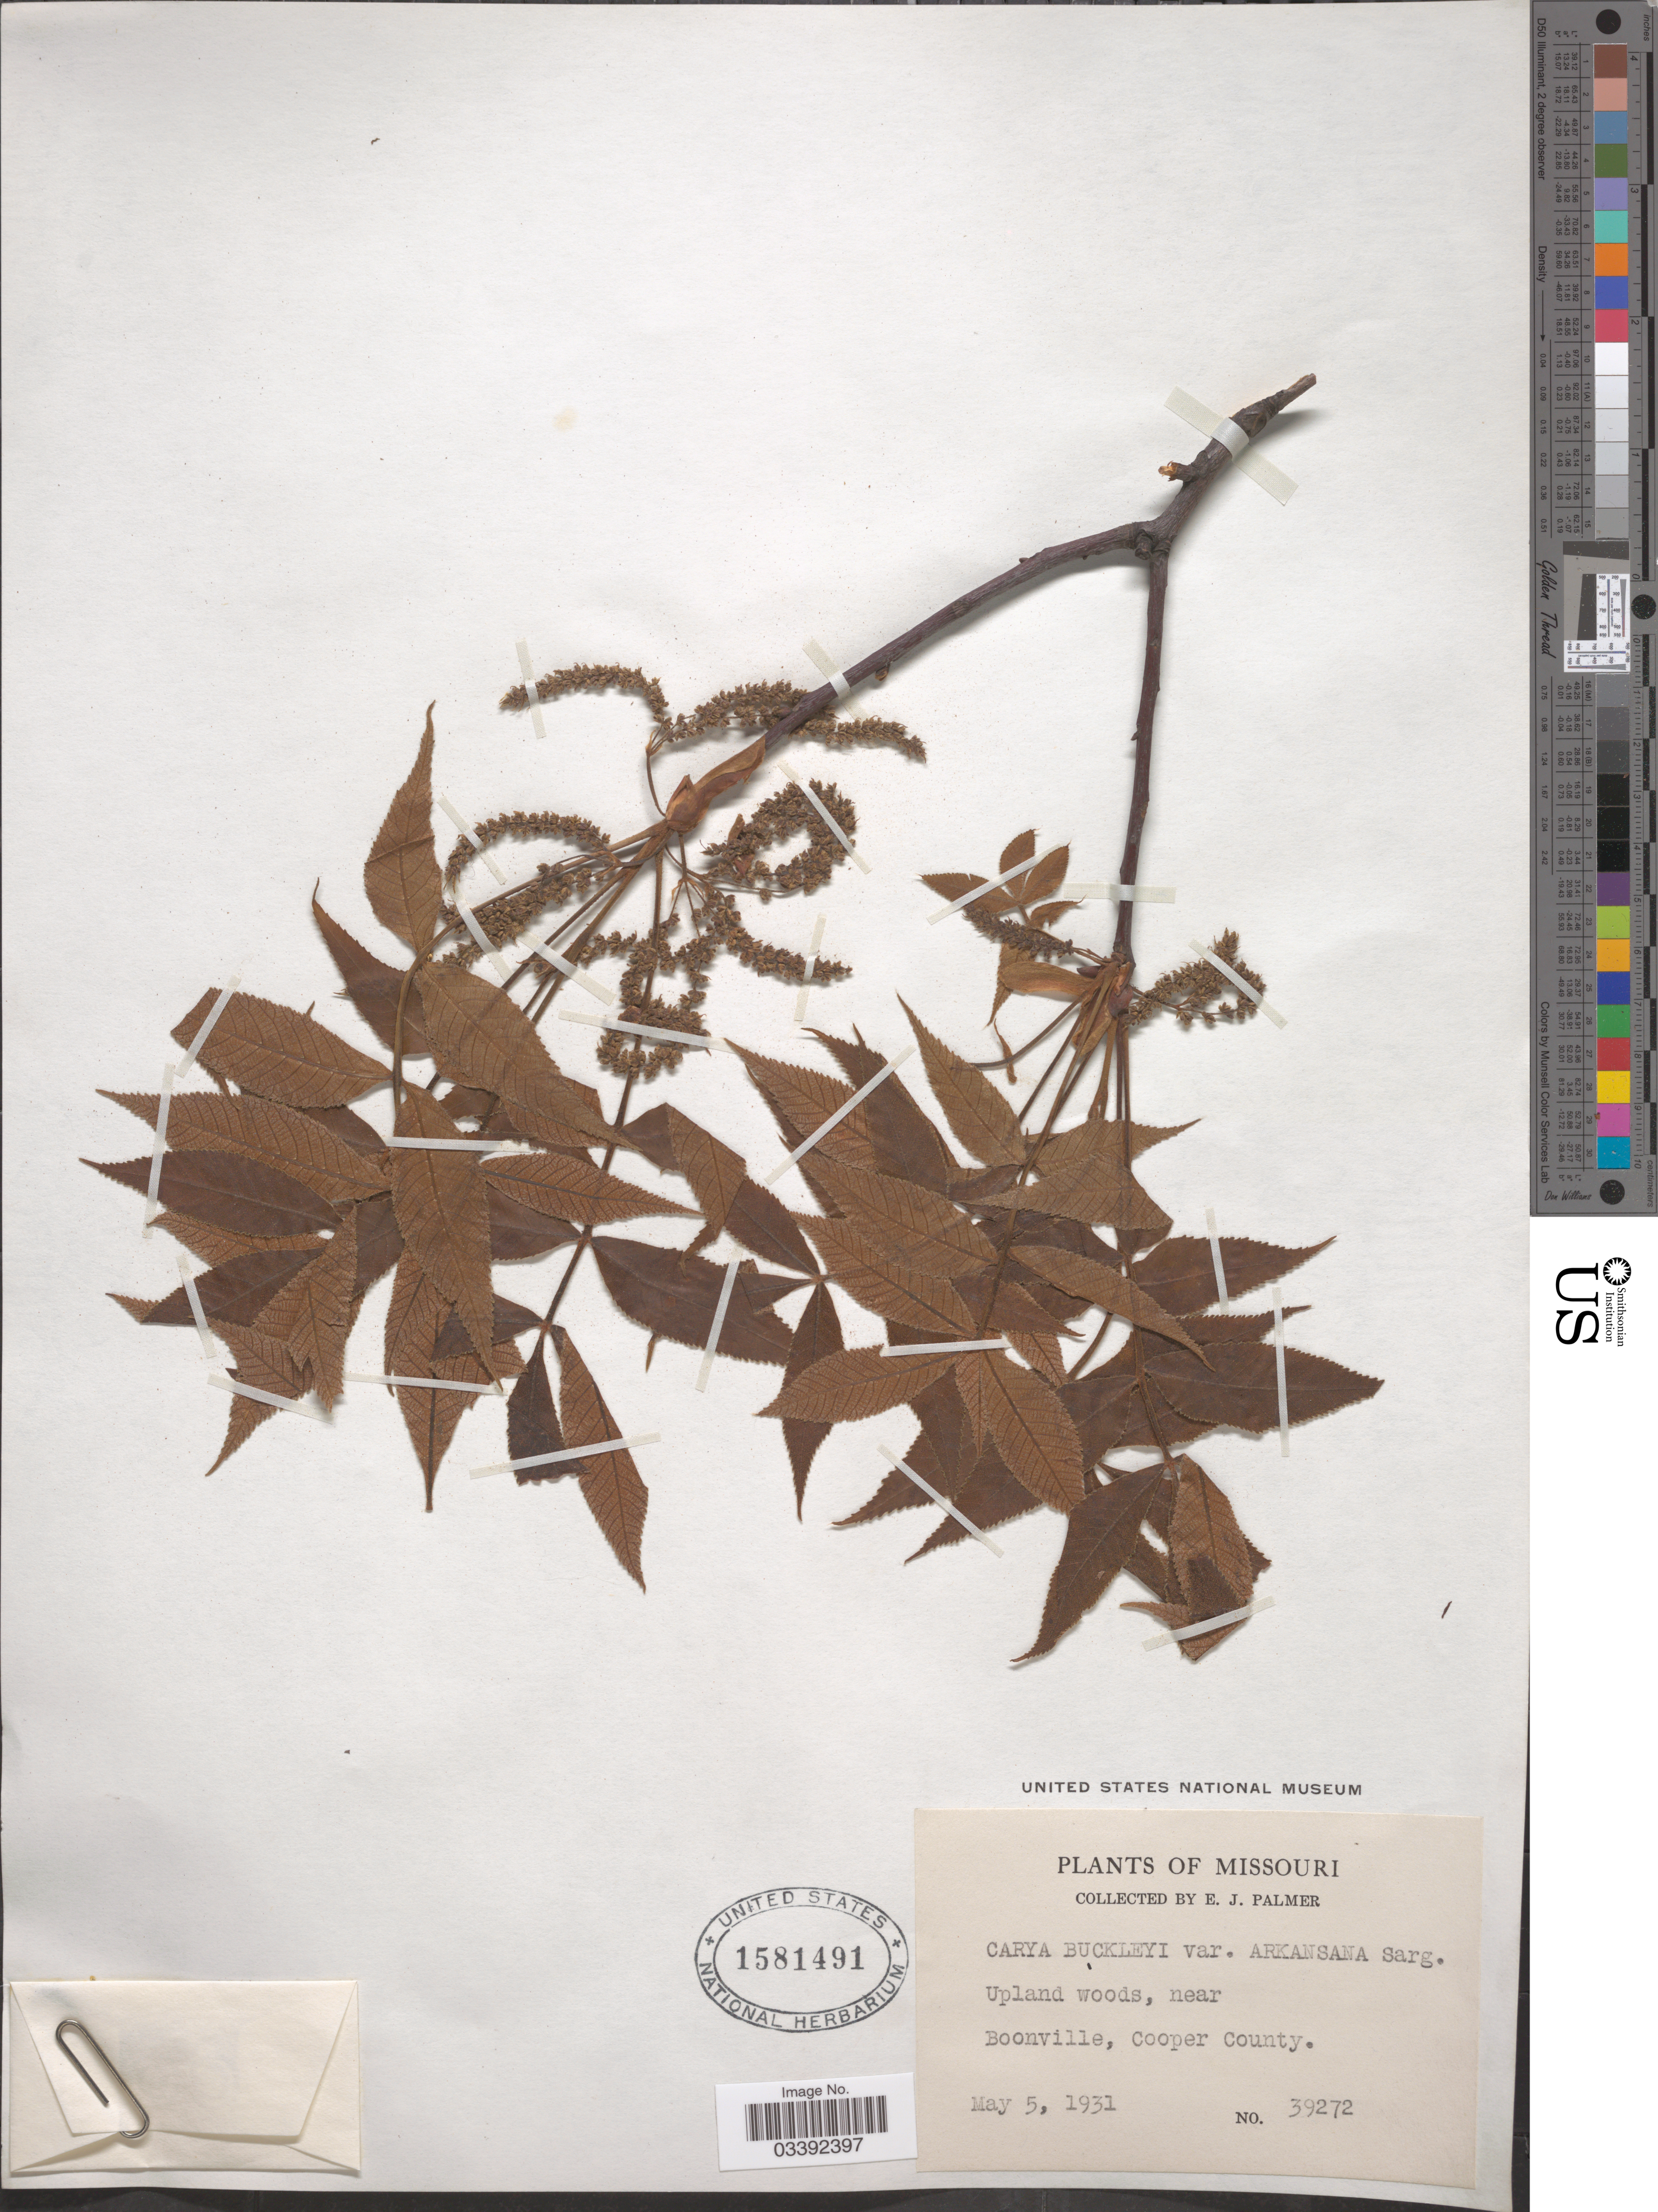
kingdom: Plantae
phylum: Tracheophyta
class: Magnoliopsida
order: Fagales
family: Juglandaceae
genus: Carya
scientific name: Carya texana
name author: Buckley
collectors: E. J. Palmer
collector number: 39272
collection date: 1931-05-05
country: United States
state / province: Missouri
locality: Near Boonville, Cooper County.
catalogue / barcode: US 1581491